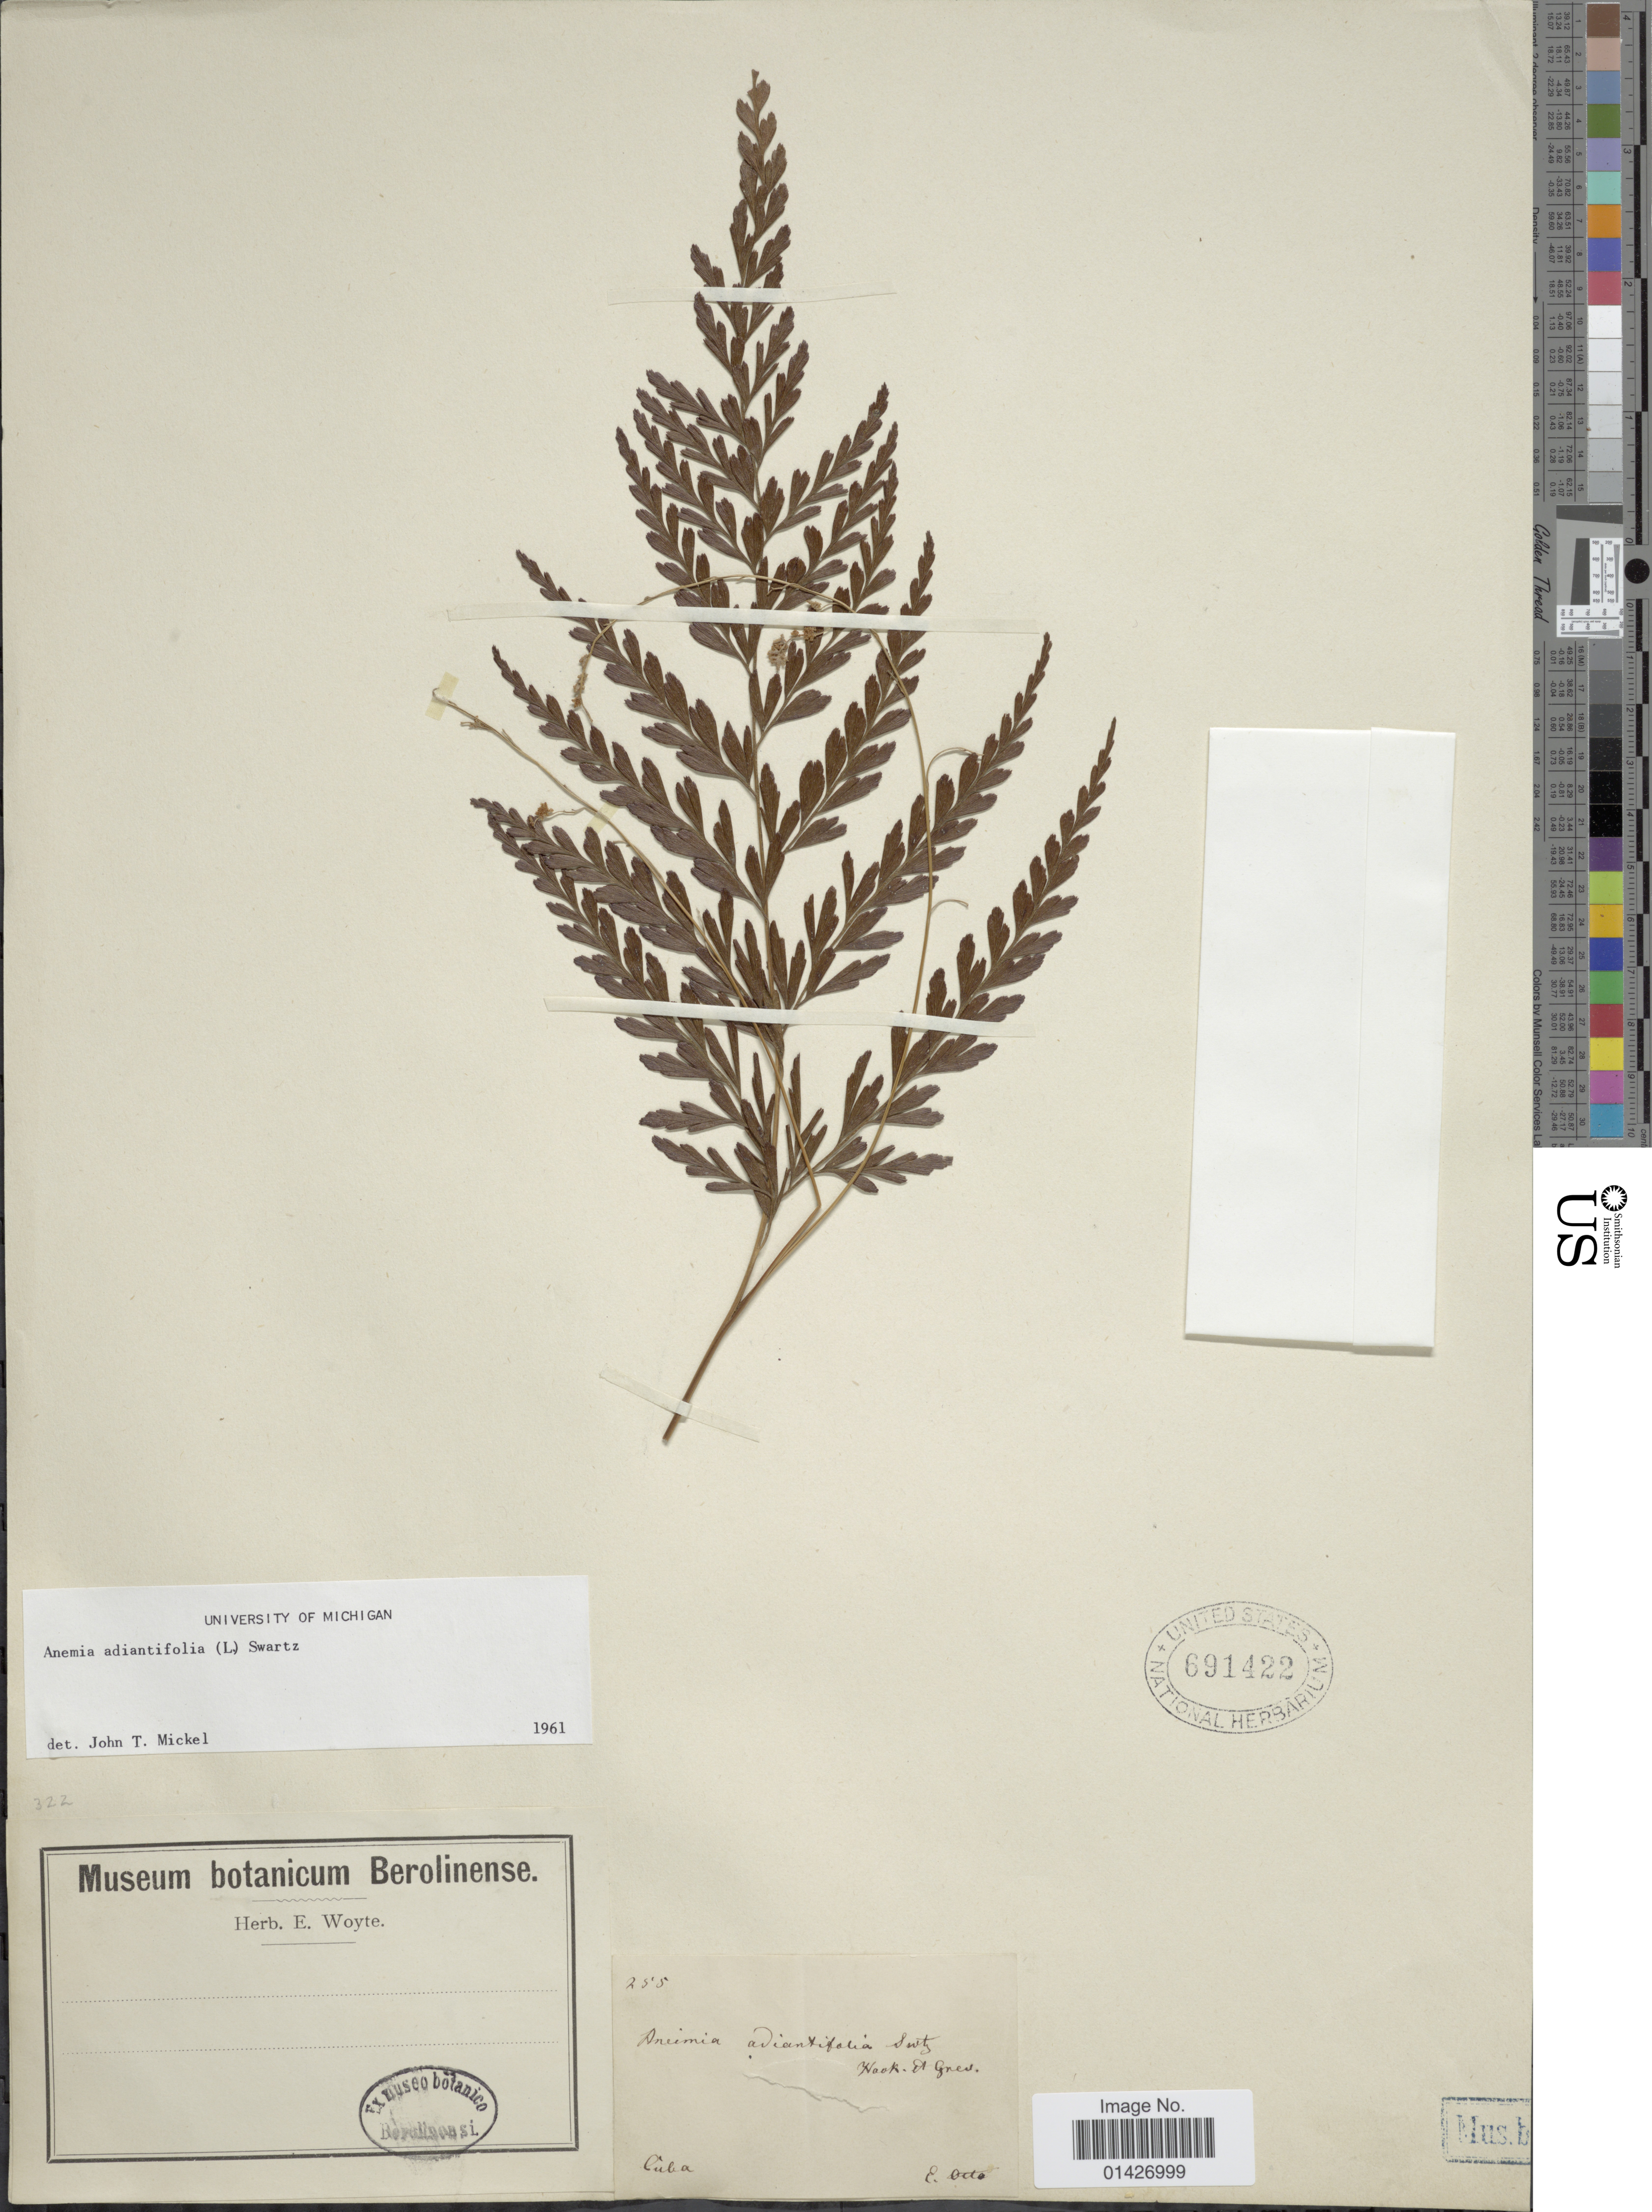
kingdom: Plantae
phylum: Tracheophyta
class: Polypodiopsida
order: Schizaeales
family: Anemiaceae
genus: Anemia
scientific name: Anemia adiantifolia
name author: (L.) Sw.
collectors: E. Otto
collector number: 255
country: Cuba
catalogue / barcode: US 691422